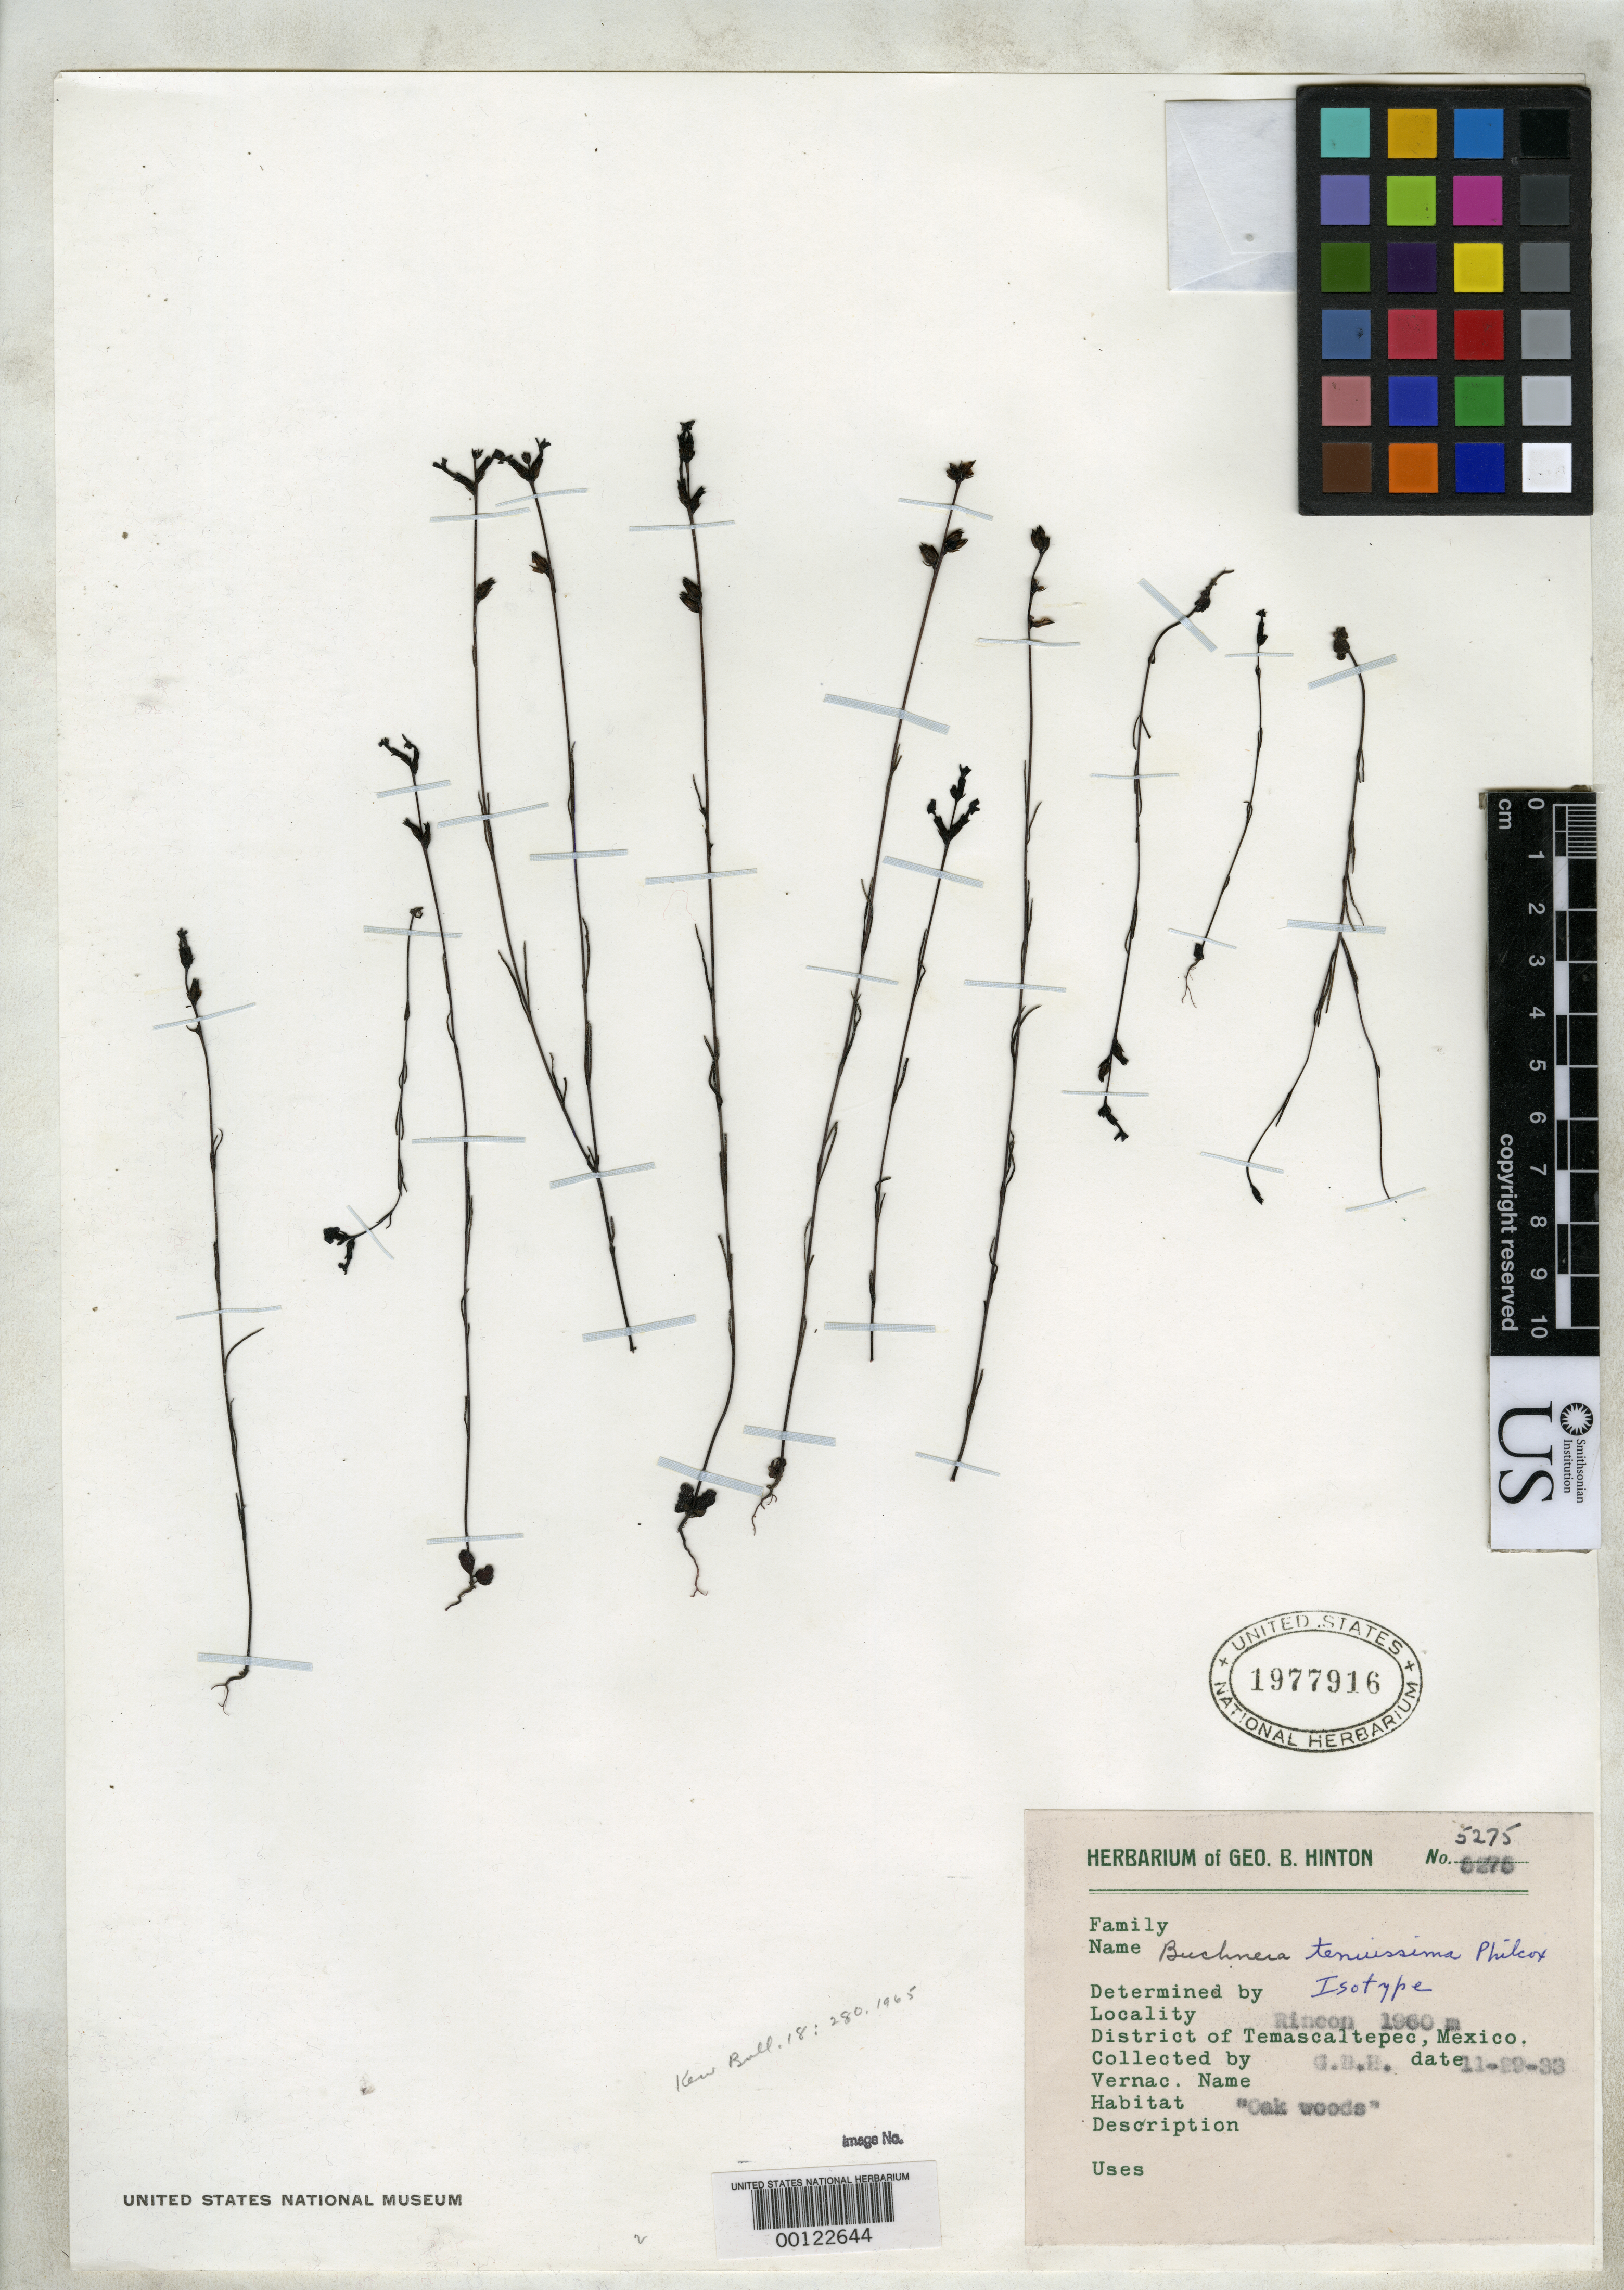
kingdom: Plantae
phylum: Tracheophyta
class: Magnoliopsida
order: Lamiales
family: Orobanchaceae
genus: Buchnera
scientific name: Buchnera tenuissima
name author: Philcox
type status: Isotype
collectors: G. B. Hinton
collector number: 5275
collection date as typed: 22 Nov 1933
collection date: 1933-11-22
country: Mexico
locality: Temascaltepec; Rincon.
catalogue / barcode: US 1977916